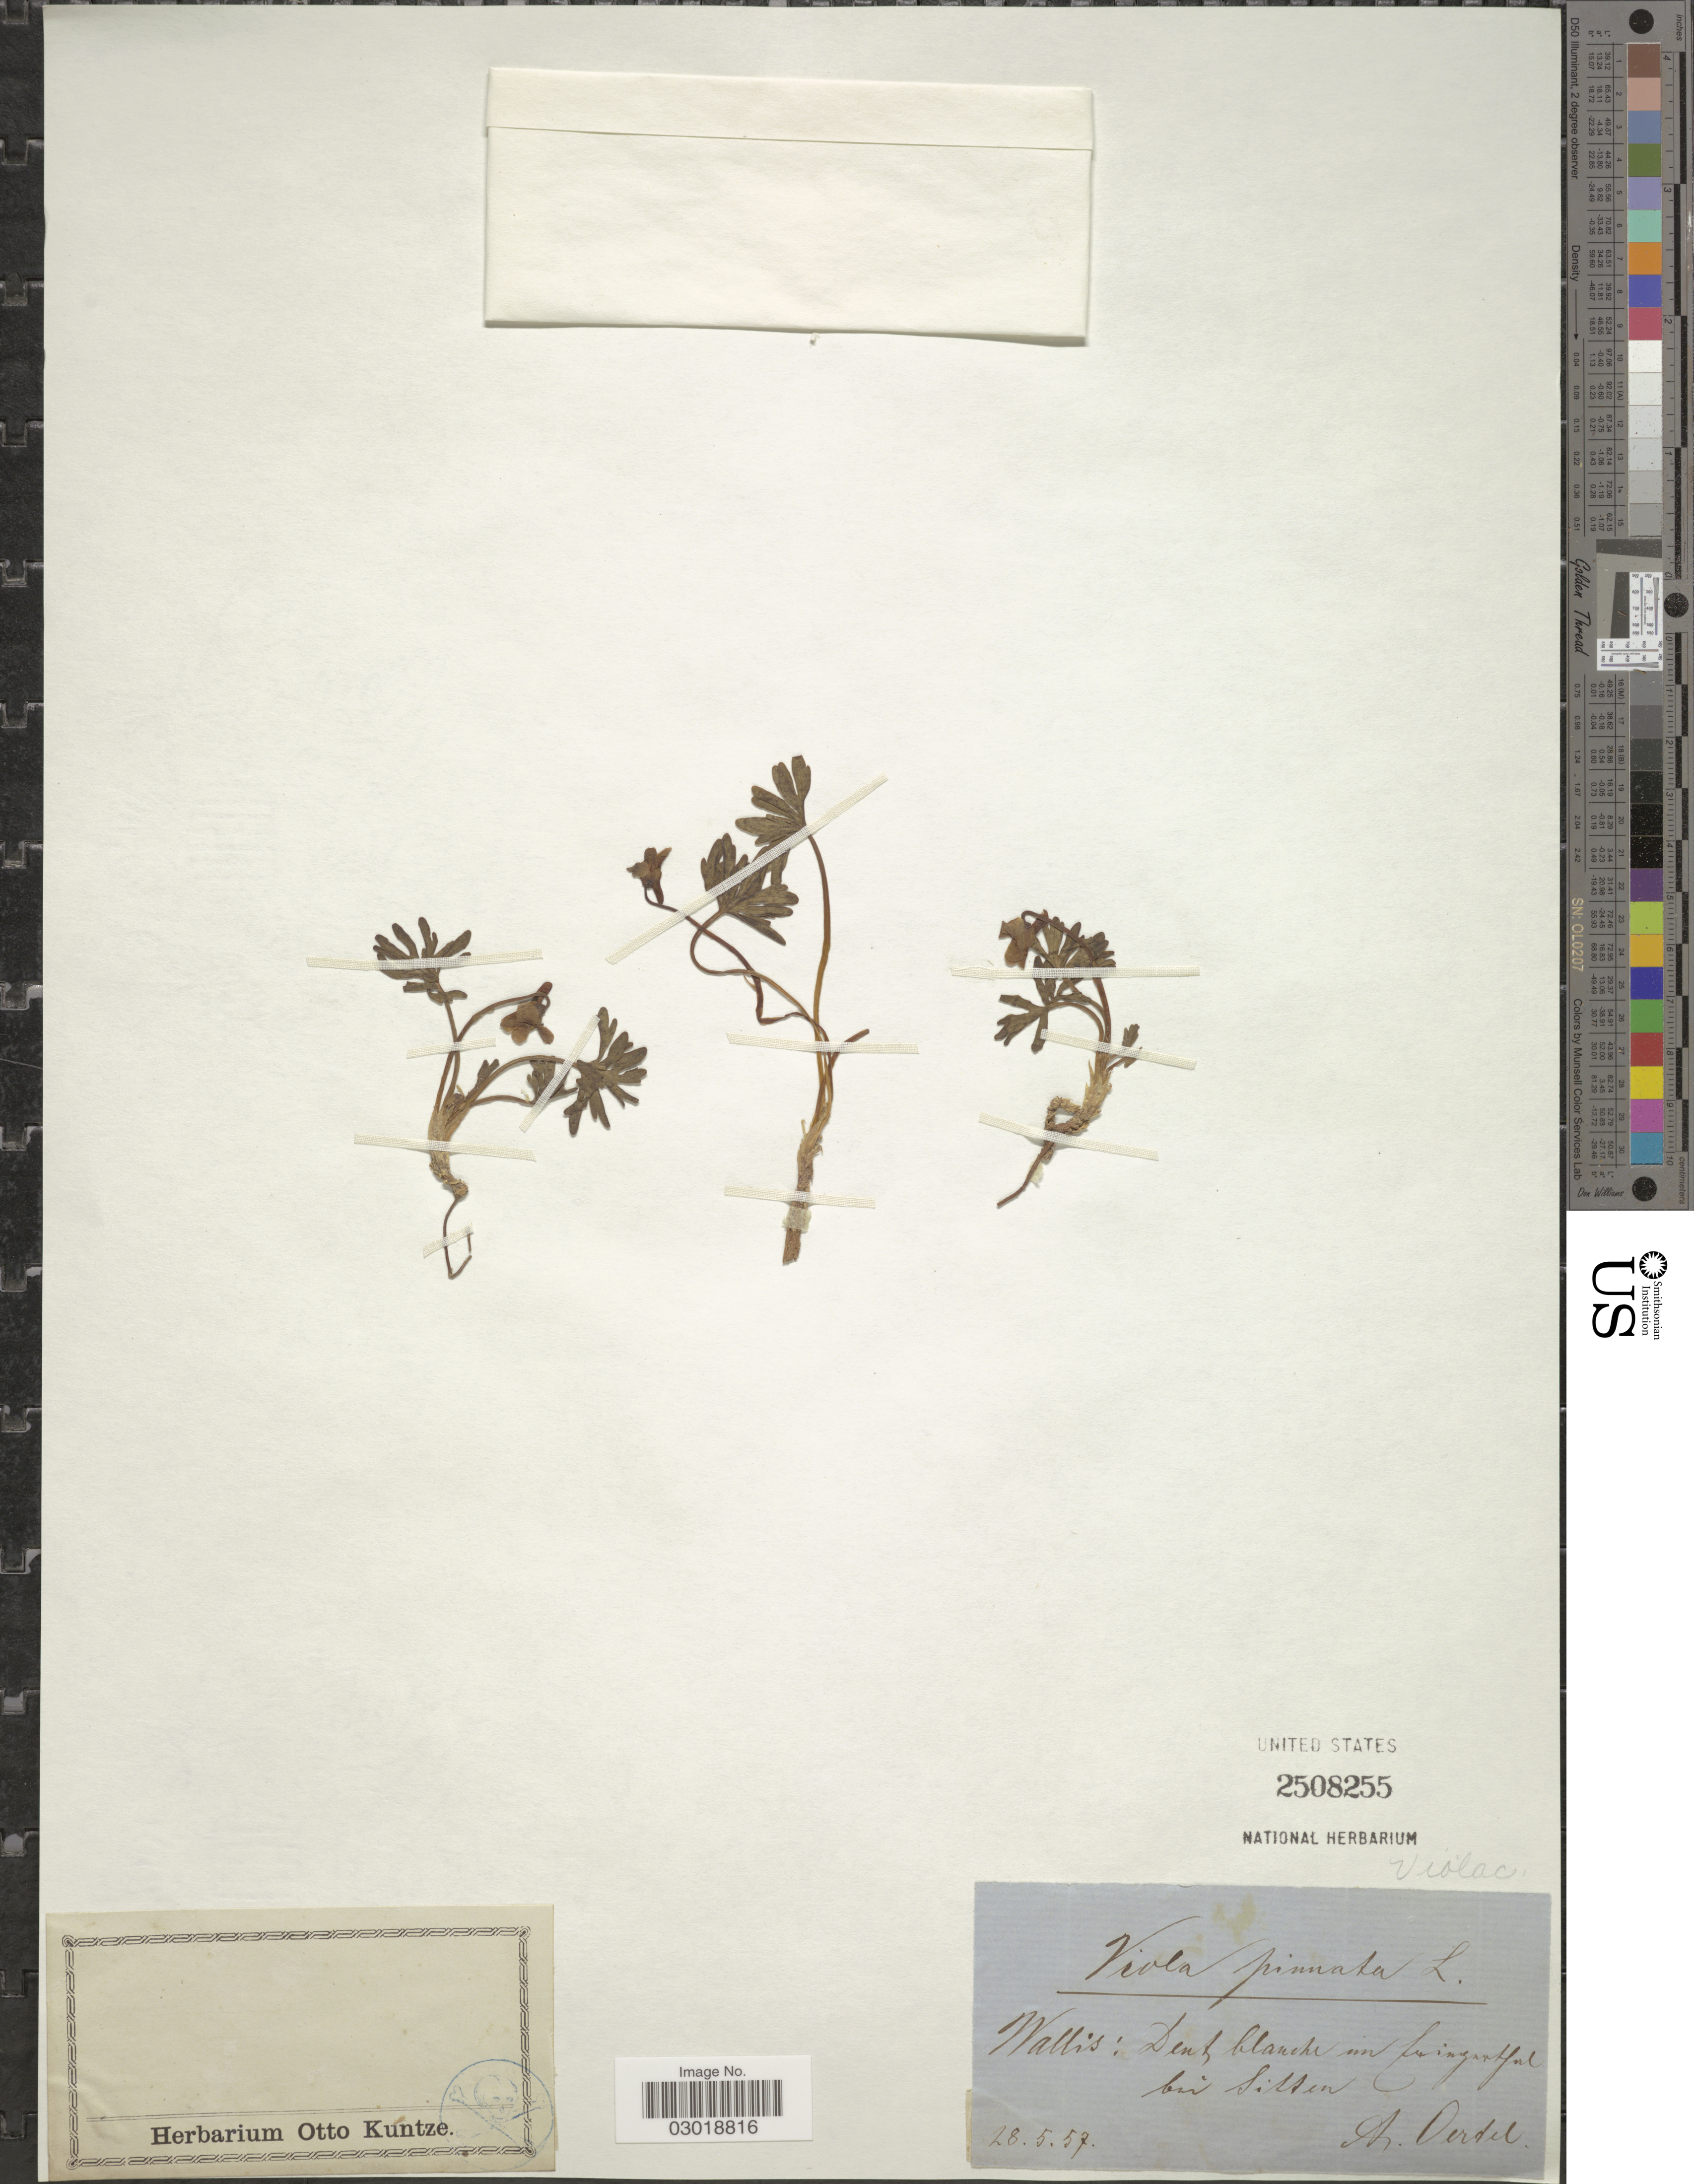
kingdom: Plantae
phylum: Tracheophyta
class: Magnoliopsida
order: Malpighiales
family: Violaceae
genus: Viola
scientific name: Viola pinnata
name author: L.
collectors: A. Dertel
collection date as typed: Transcribed d/m/y: 28/5/57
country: Wallis and Futuna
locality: Wallis: Denz[interpreted] blanche in[interpreted] [illegible text] bei Sissen[interpreted].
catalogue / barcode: US 2508255